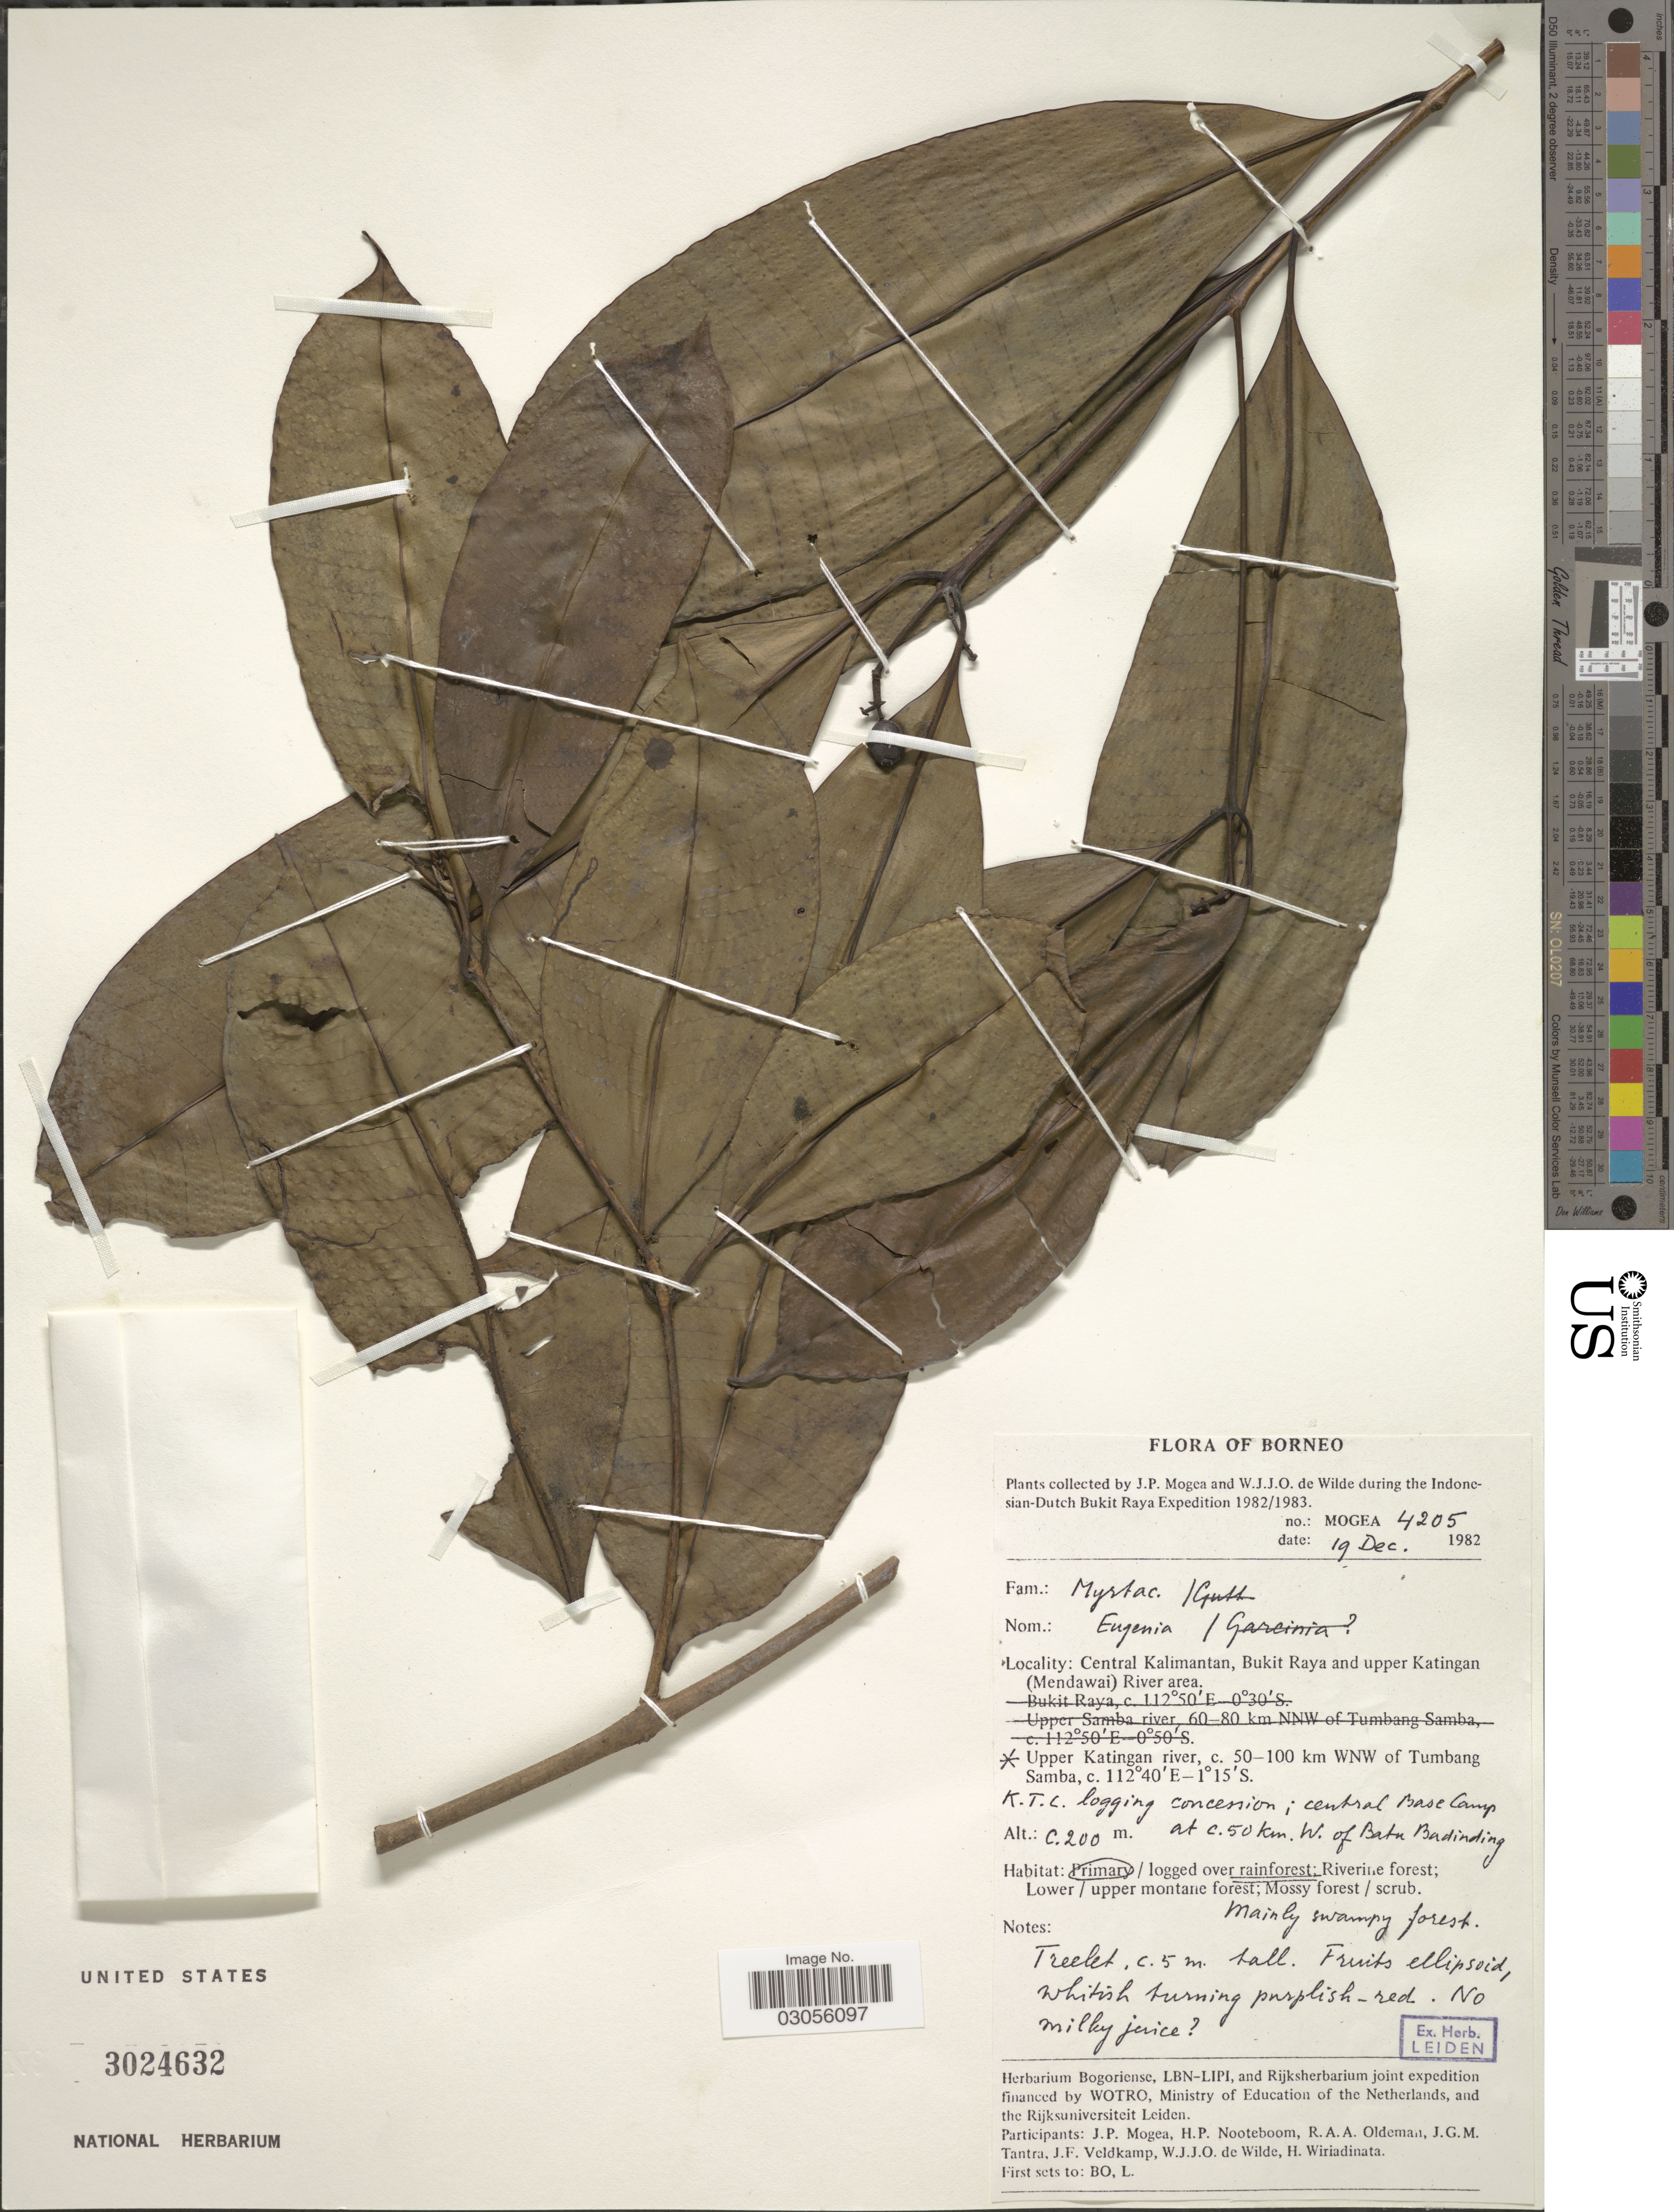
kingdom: Plantae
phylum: Tracheophyta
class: Magnoliopsida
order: Myrtales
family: Myrtaceae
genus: Syzygium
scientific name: Syzygium sp.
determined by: Strong, M. T., (US), Smithsonian Institution - National Museum of Natural History (UNITED STATES)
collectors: J. Mogea & W. J. de Wilde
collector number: MOGEA 4205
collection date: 1982-12-19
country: Indonesia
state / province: Kalimantan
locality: Borneo. Central Kalimantan, Bukit Raya and upper Katingan (Mendawai) River area. Upper Katingan river, c. 50-100 km WNW of Tumbang Samba. K.T.C. logging concession; central Base Camp at c. 50 km. W. of Batu Badinding.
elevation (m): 200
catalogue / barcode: US 3024632